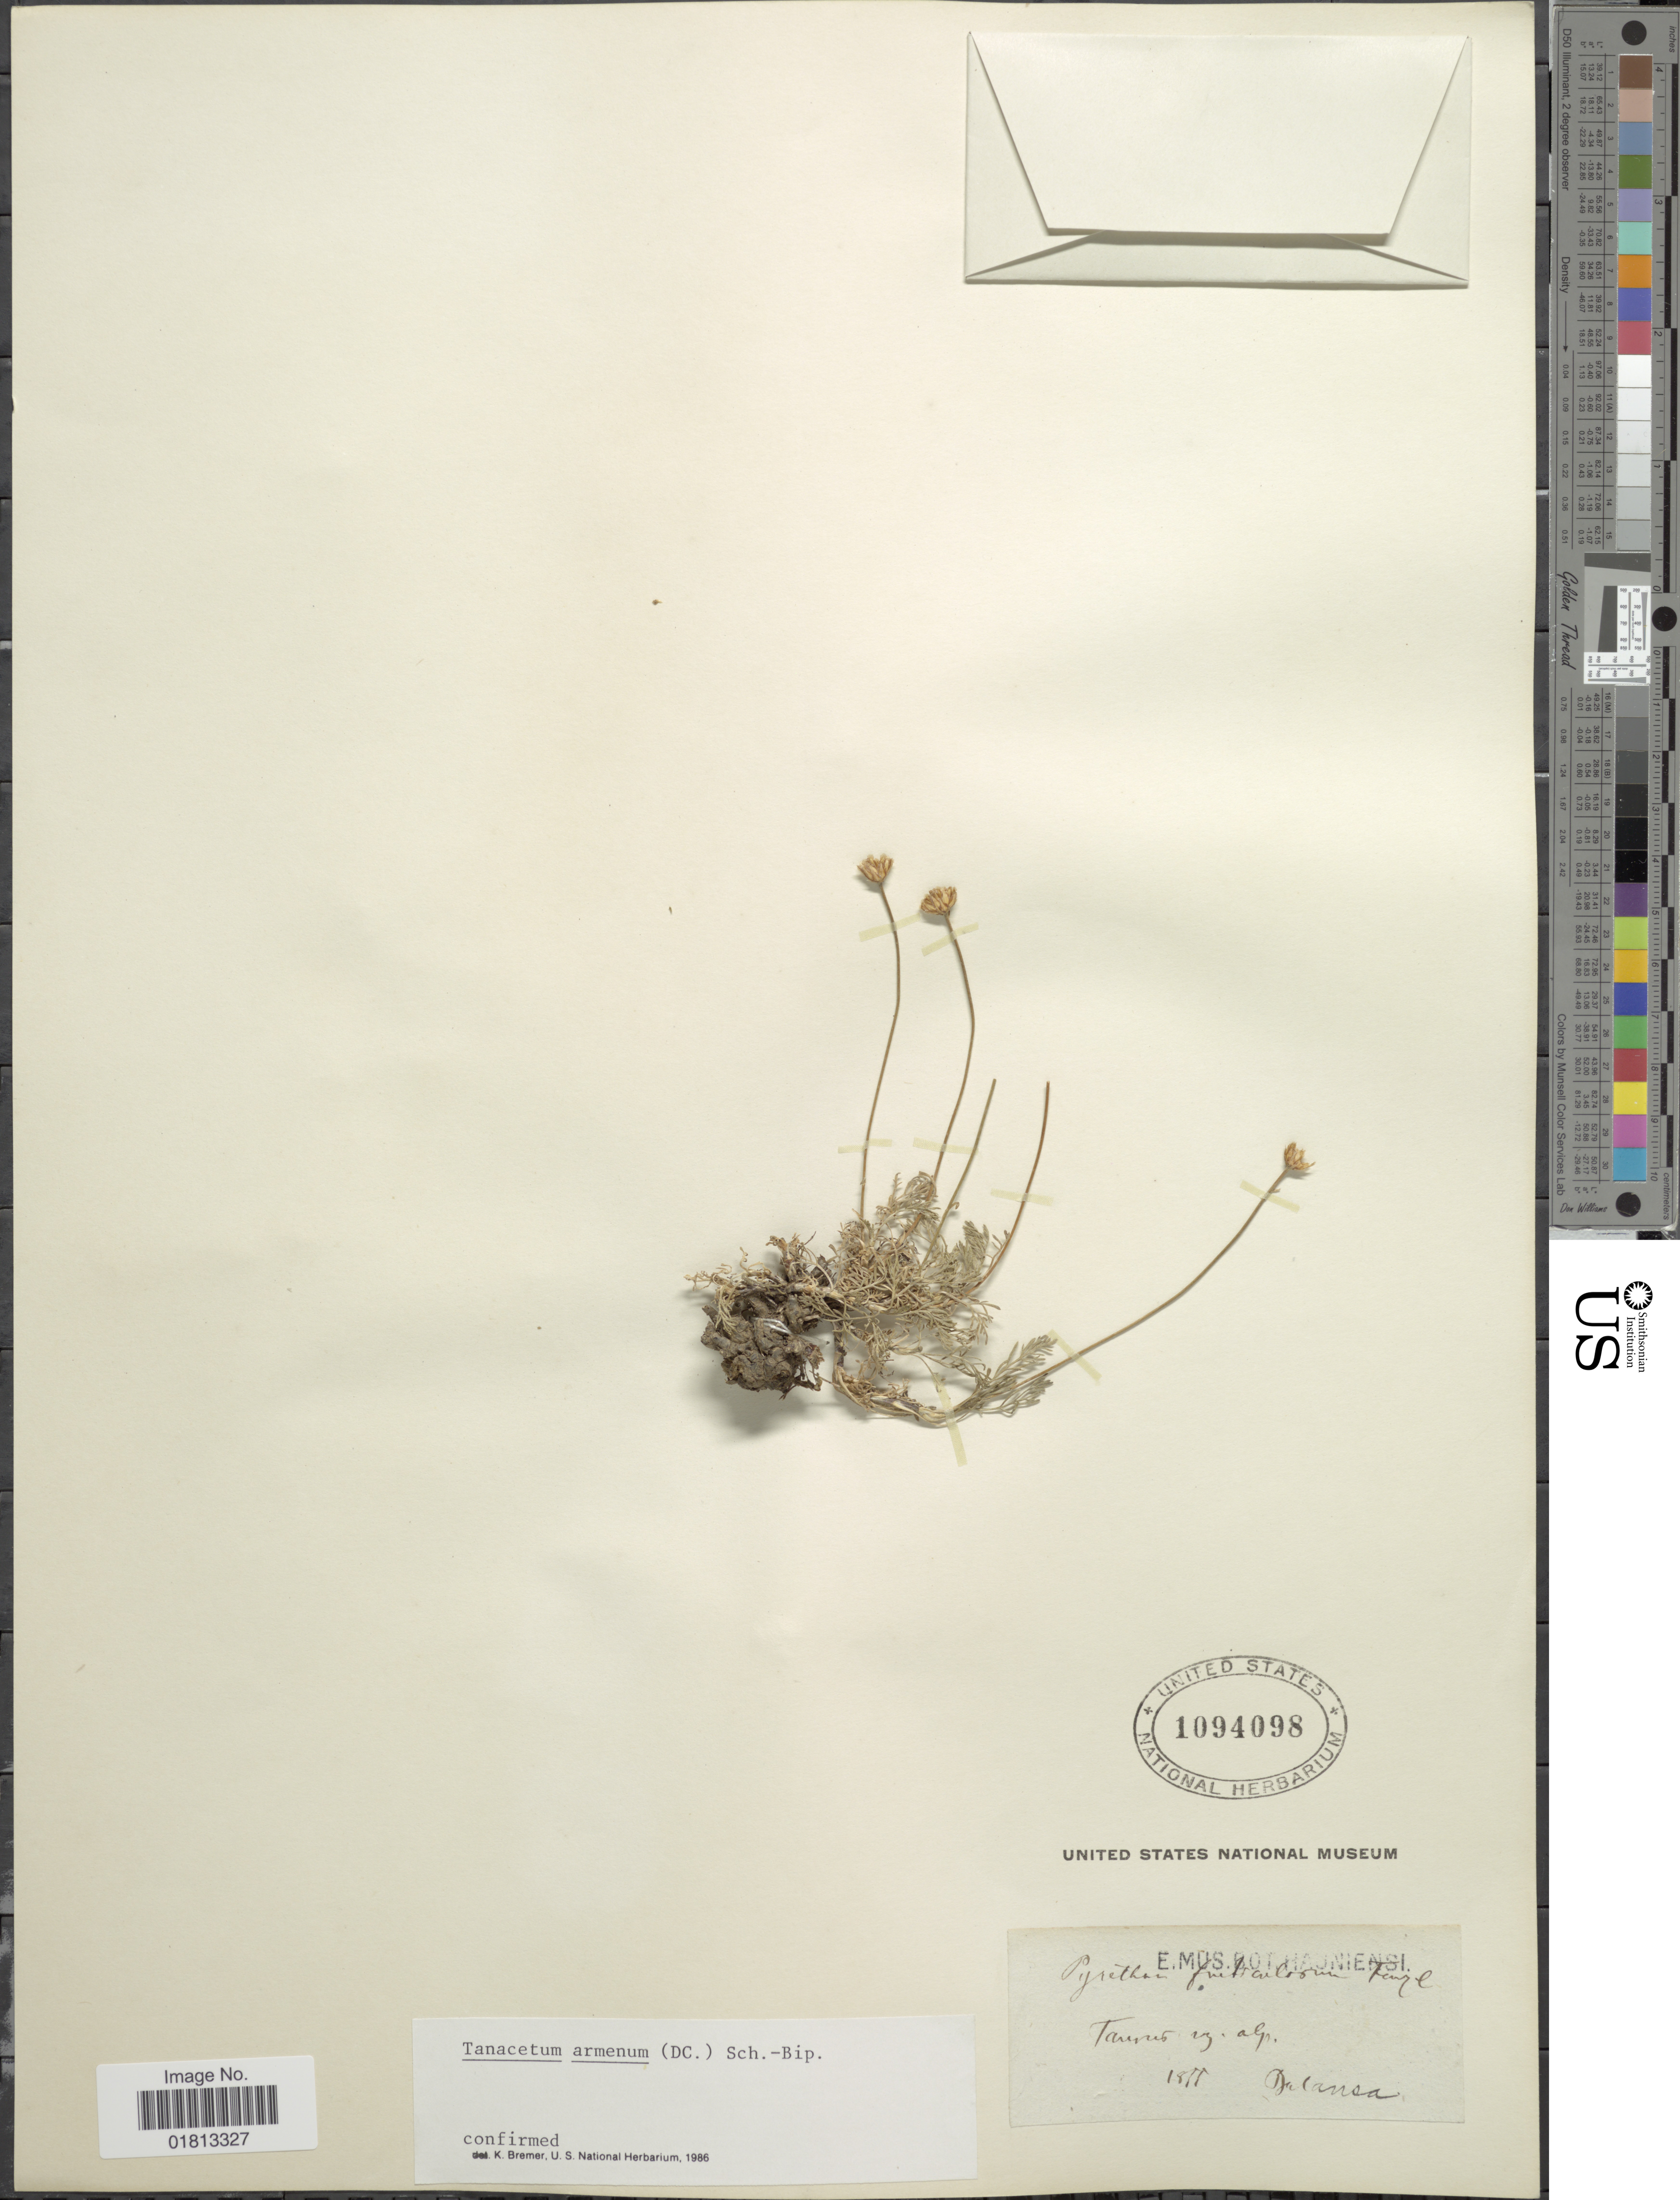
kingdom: Plantae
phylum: Tracheophyta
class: Magnoliopsida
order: Asterales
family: Asteraceae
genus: Tanacetum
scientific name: Tanacetum armenum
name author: (DC.) Sch. Bip.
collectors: -. Balansa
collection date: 1811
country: Turkey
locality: Taurus reg. alp. [interpreted]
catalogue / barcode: US 1094098